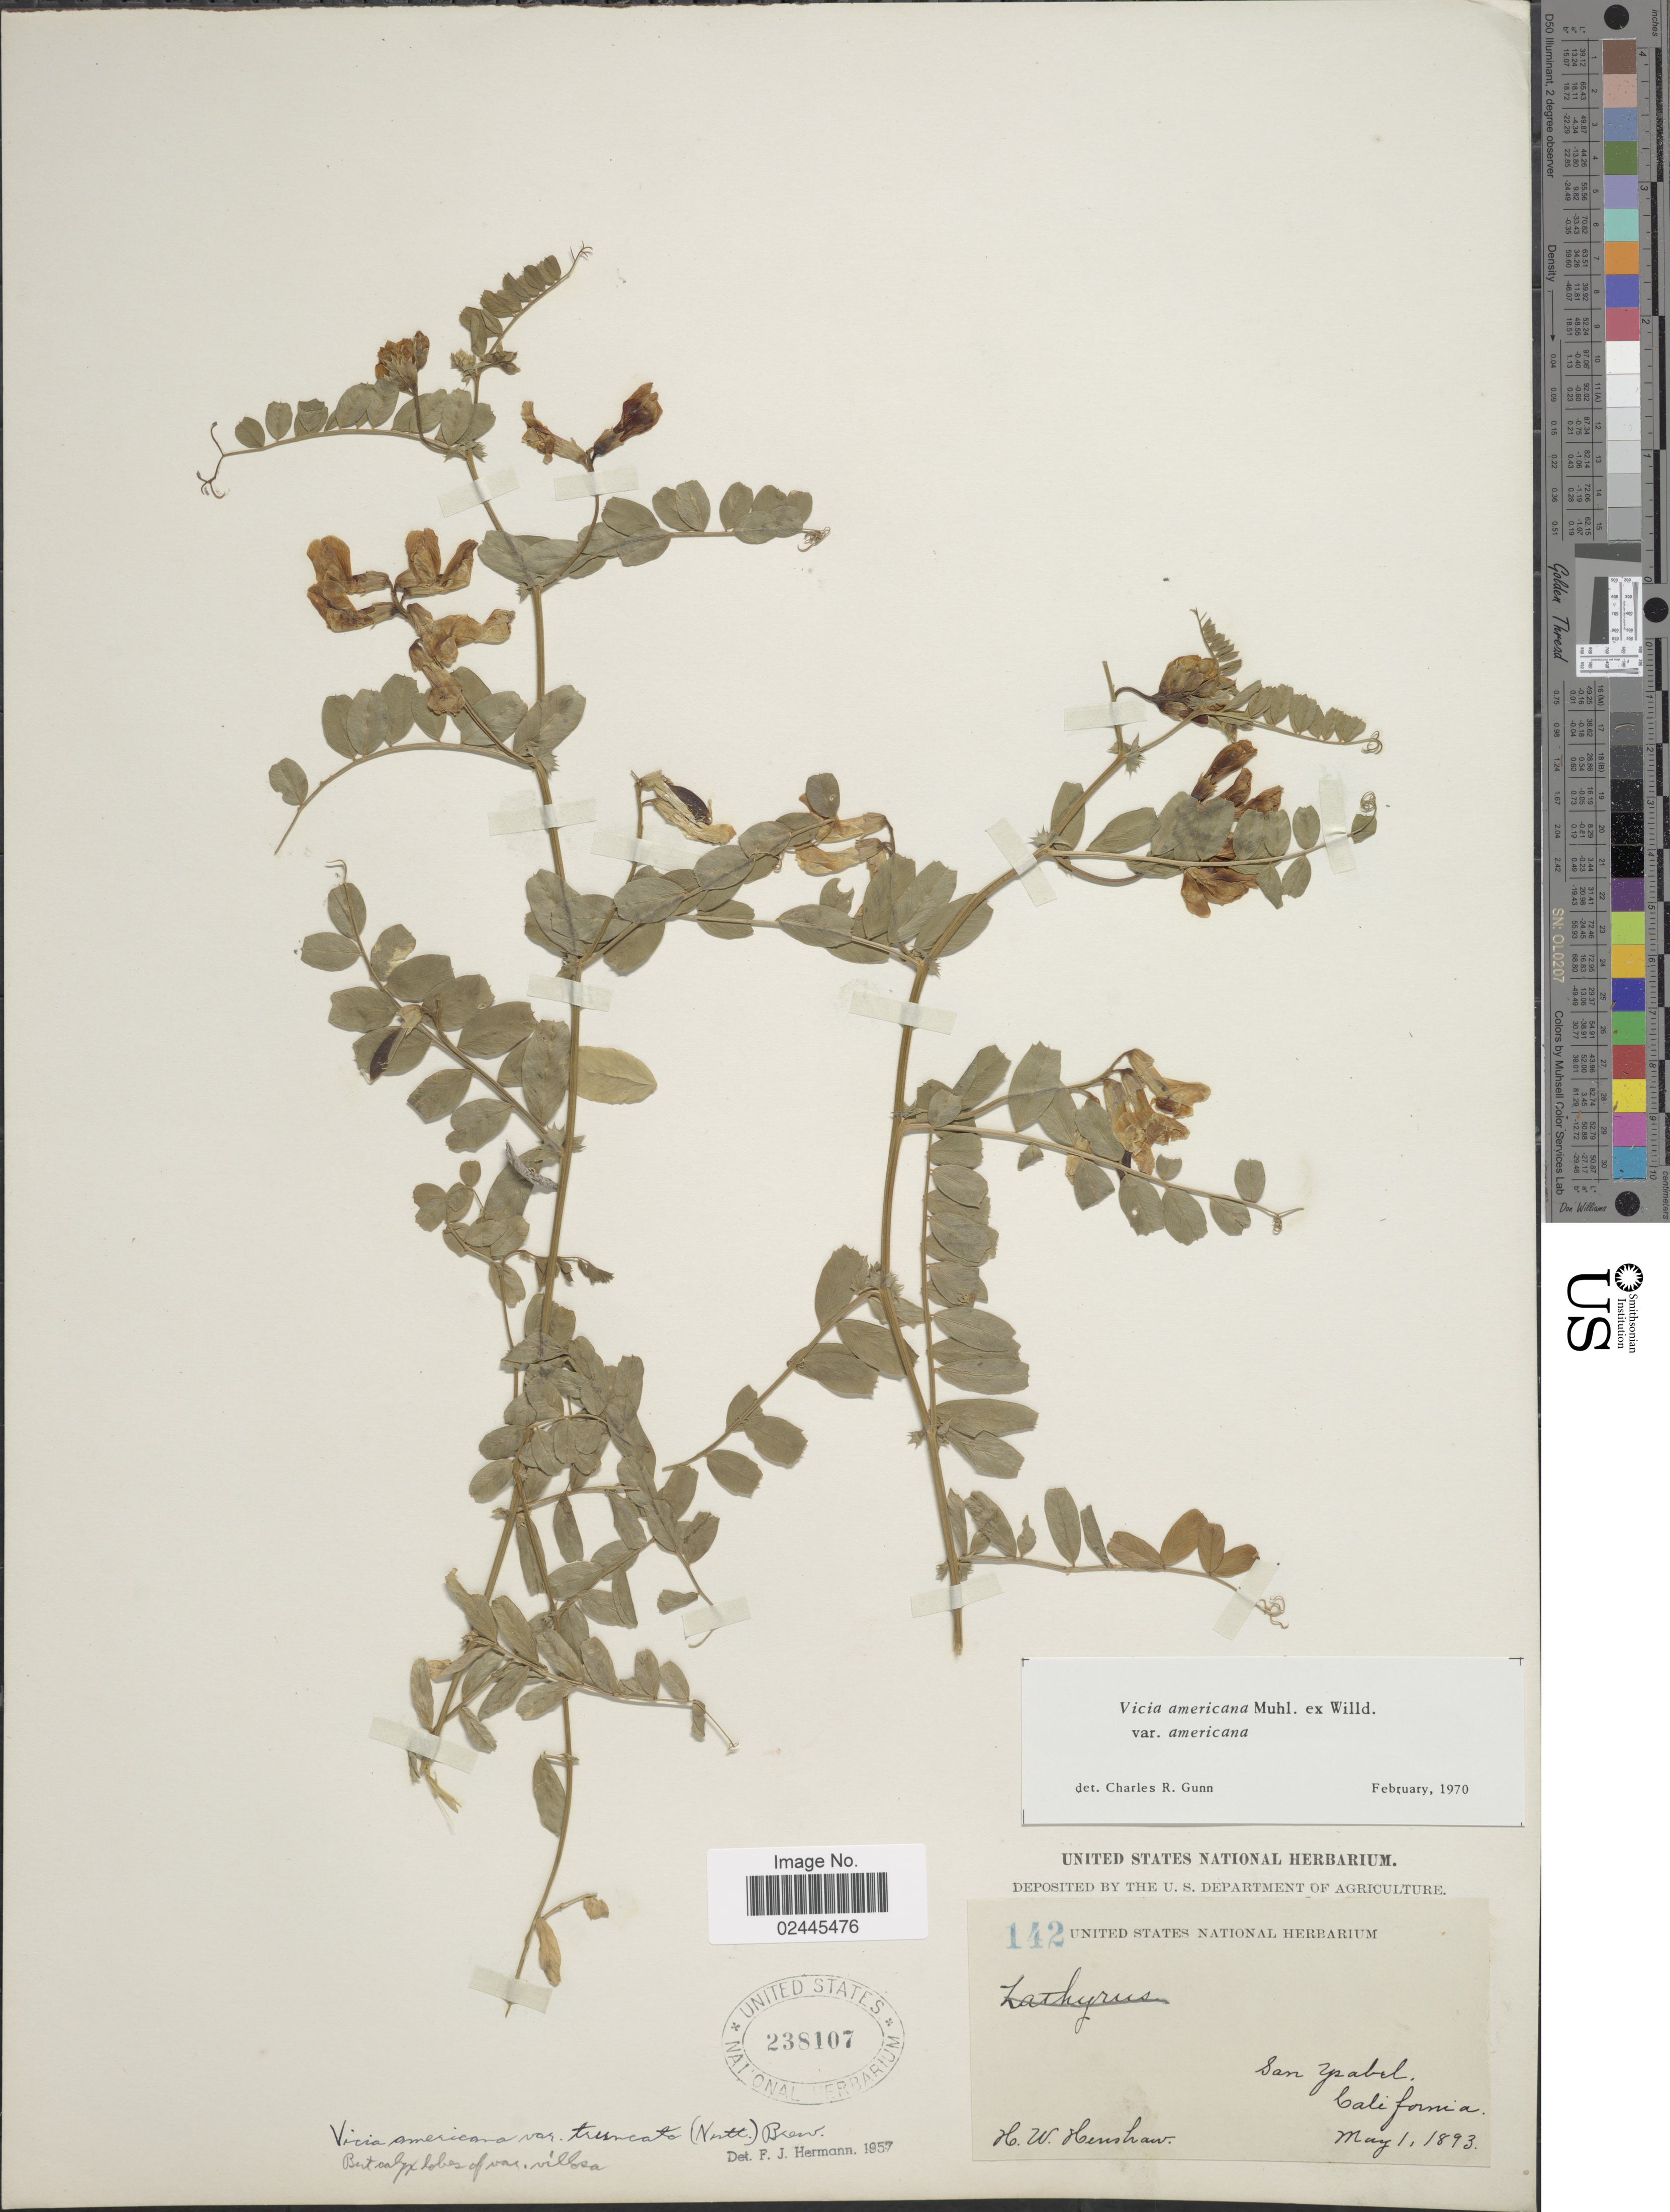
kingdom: Plantae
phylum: Tracheophyta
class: Magnoliopsida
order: Fabales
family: Fabaceae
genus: Vicia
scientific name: Vicia americana var. americana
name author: Muhl. ex Willd.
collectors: H. Henshaw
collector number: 142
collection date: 1893-05-01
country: United States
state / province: California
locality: San Ysabel,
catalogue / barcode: US 238107